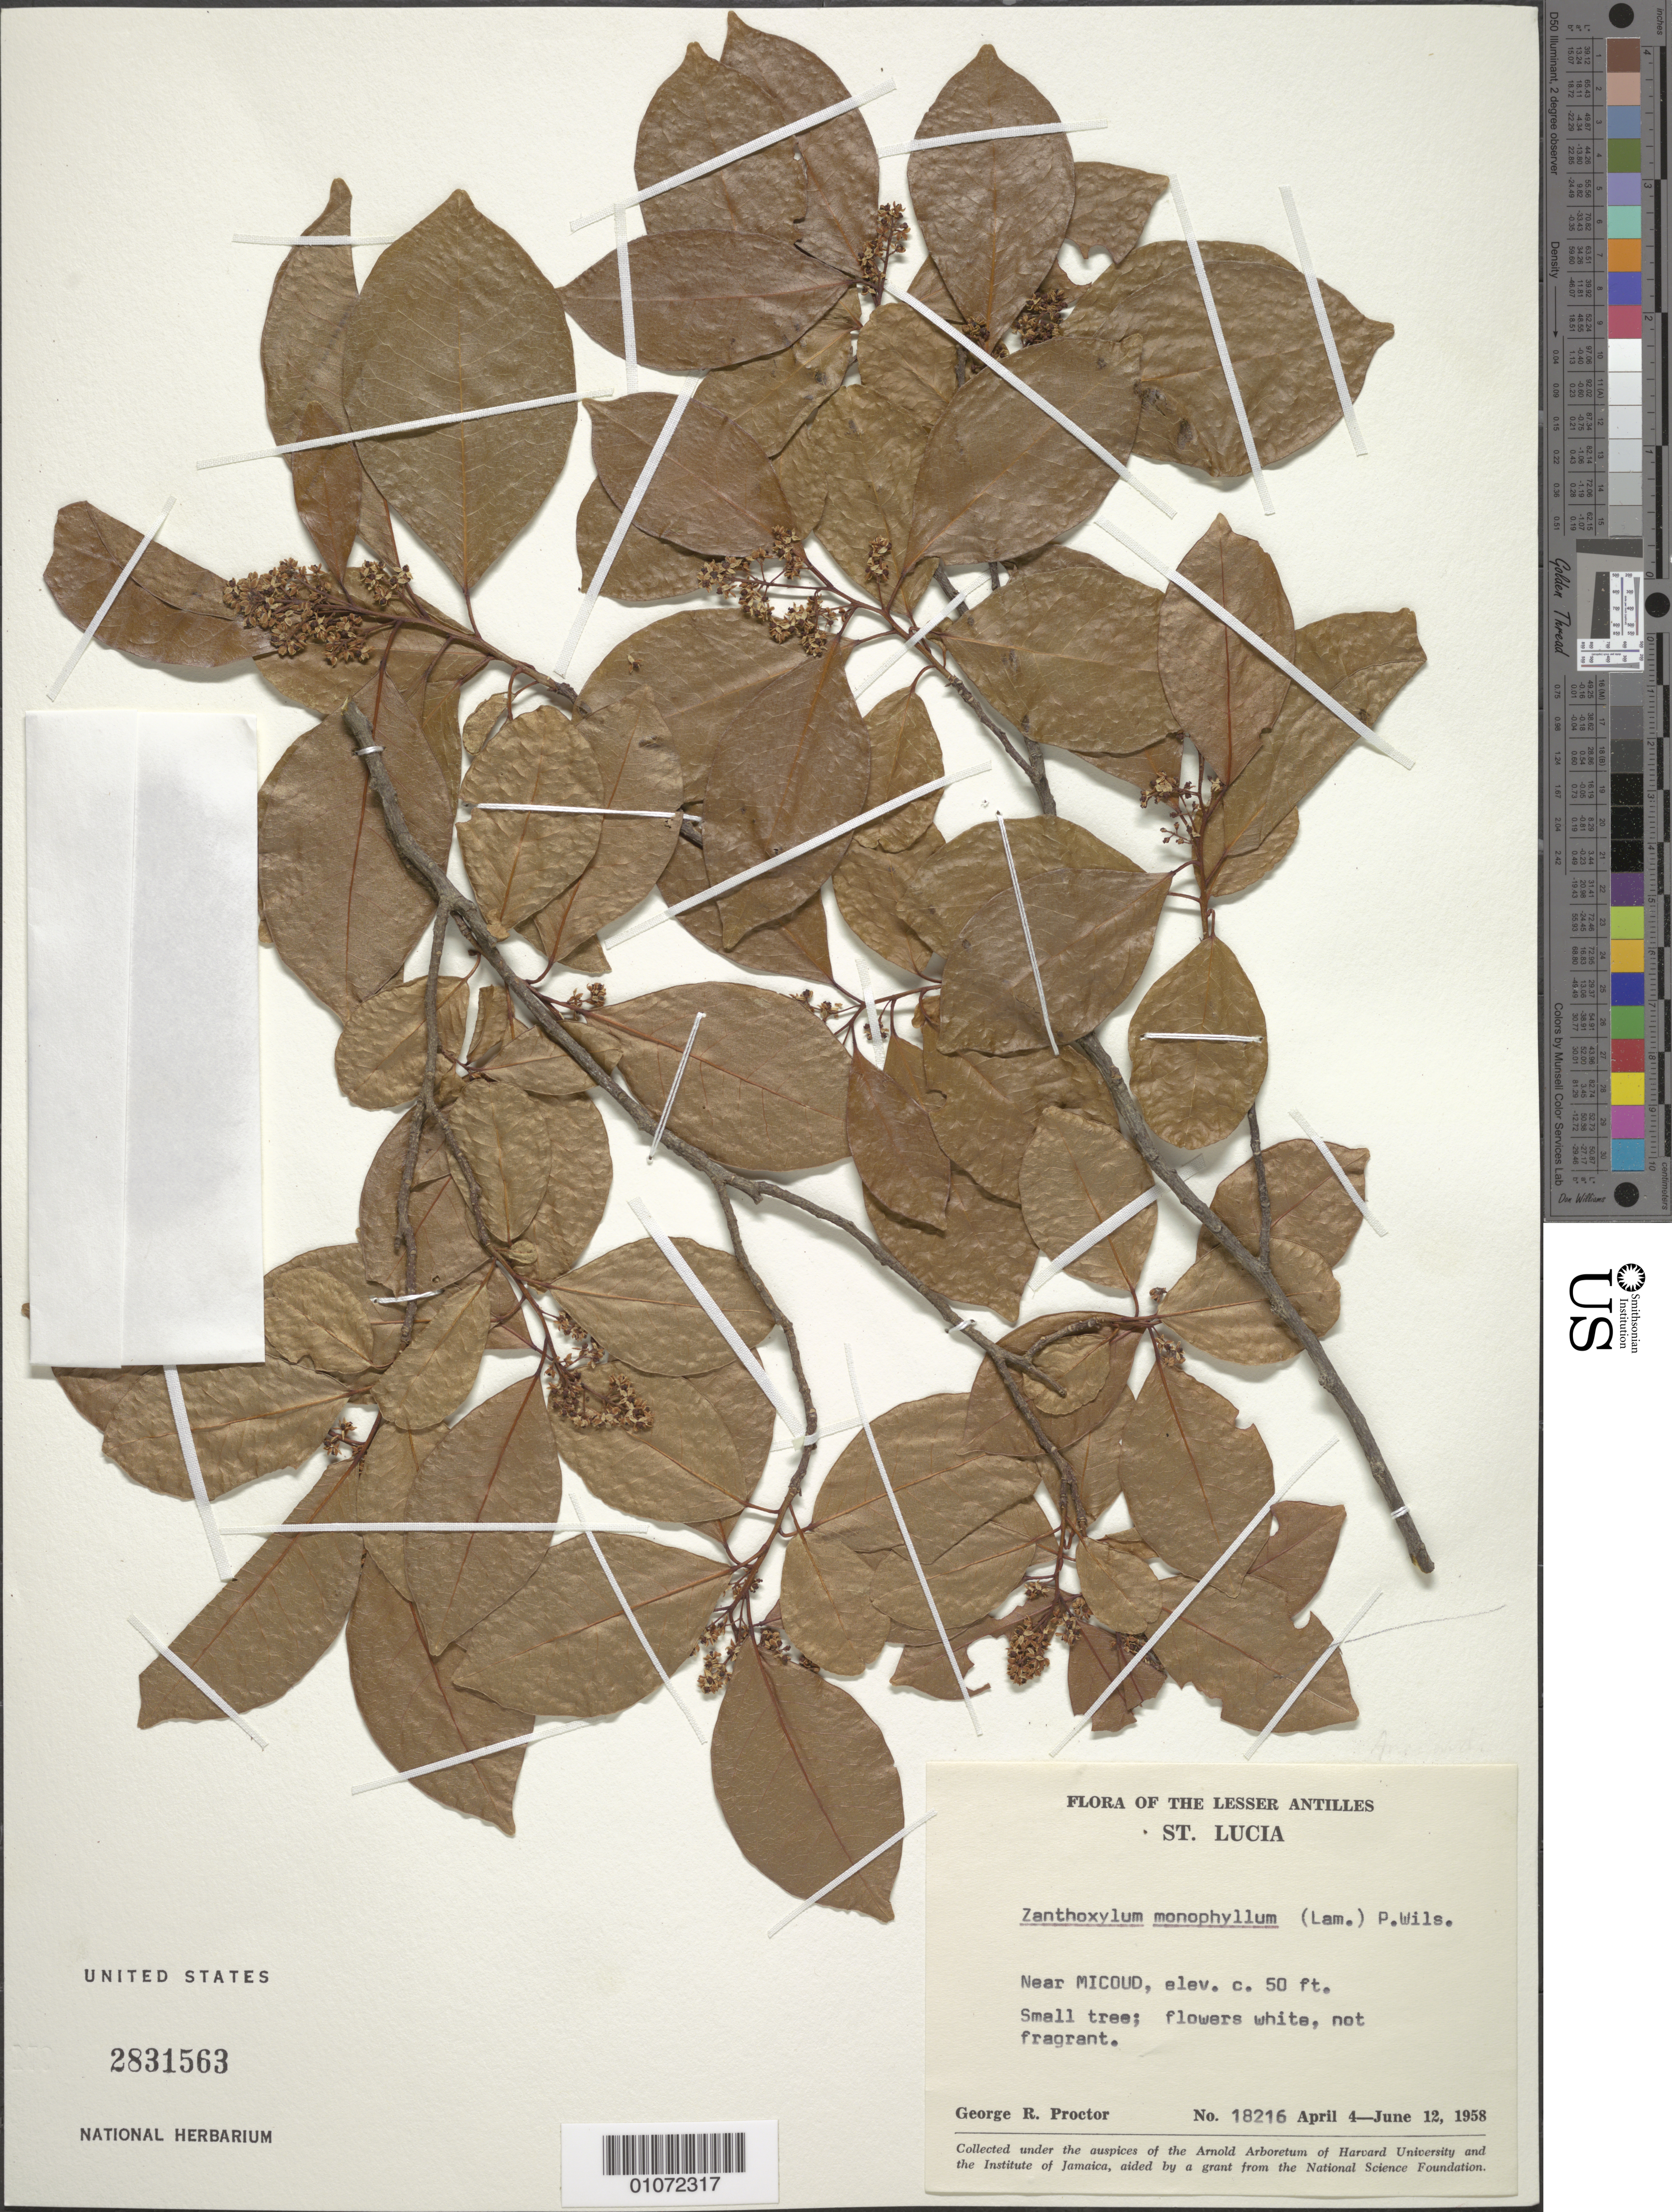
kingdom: Plantae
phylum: Tracheophyta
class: Magnoliopsida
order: Sapindales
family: Rutaceae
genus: Zanthoxylum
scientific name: Zanthoxylum monophyllum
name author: (Lam.) P. Wilson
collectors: G. R. Proctor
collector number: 18216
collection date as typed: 04 Apr 1958 to 12 Jun 1958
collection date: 1958-04-04/1958-06-12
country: St. Lucia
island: St. Lucia I.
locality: Near Micoud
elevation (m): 15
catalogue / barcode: US 2831563